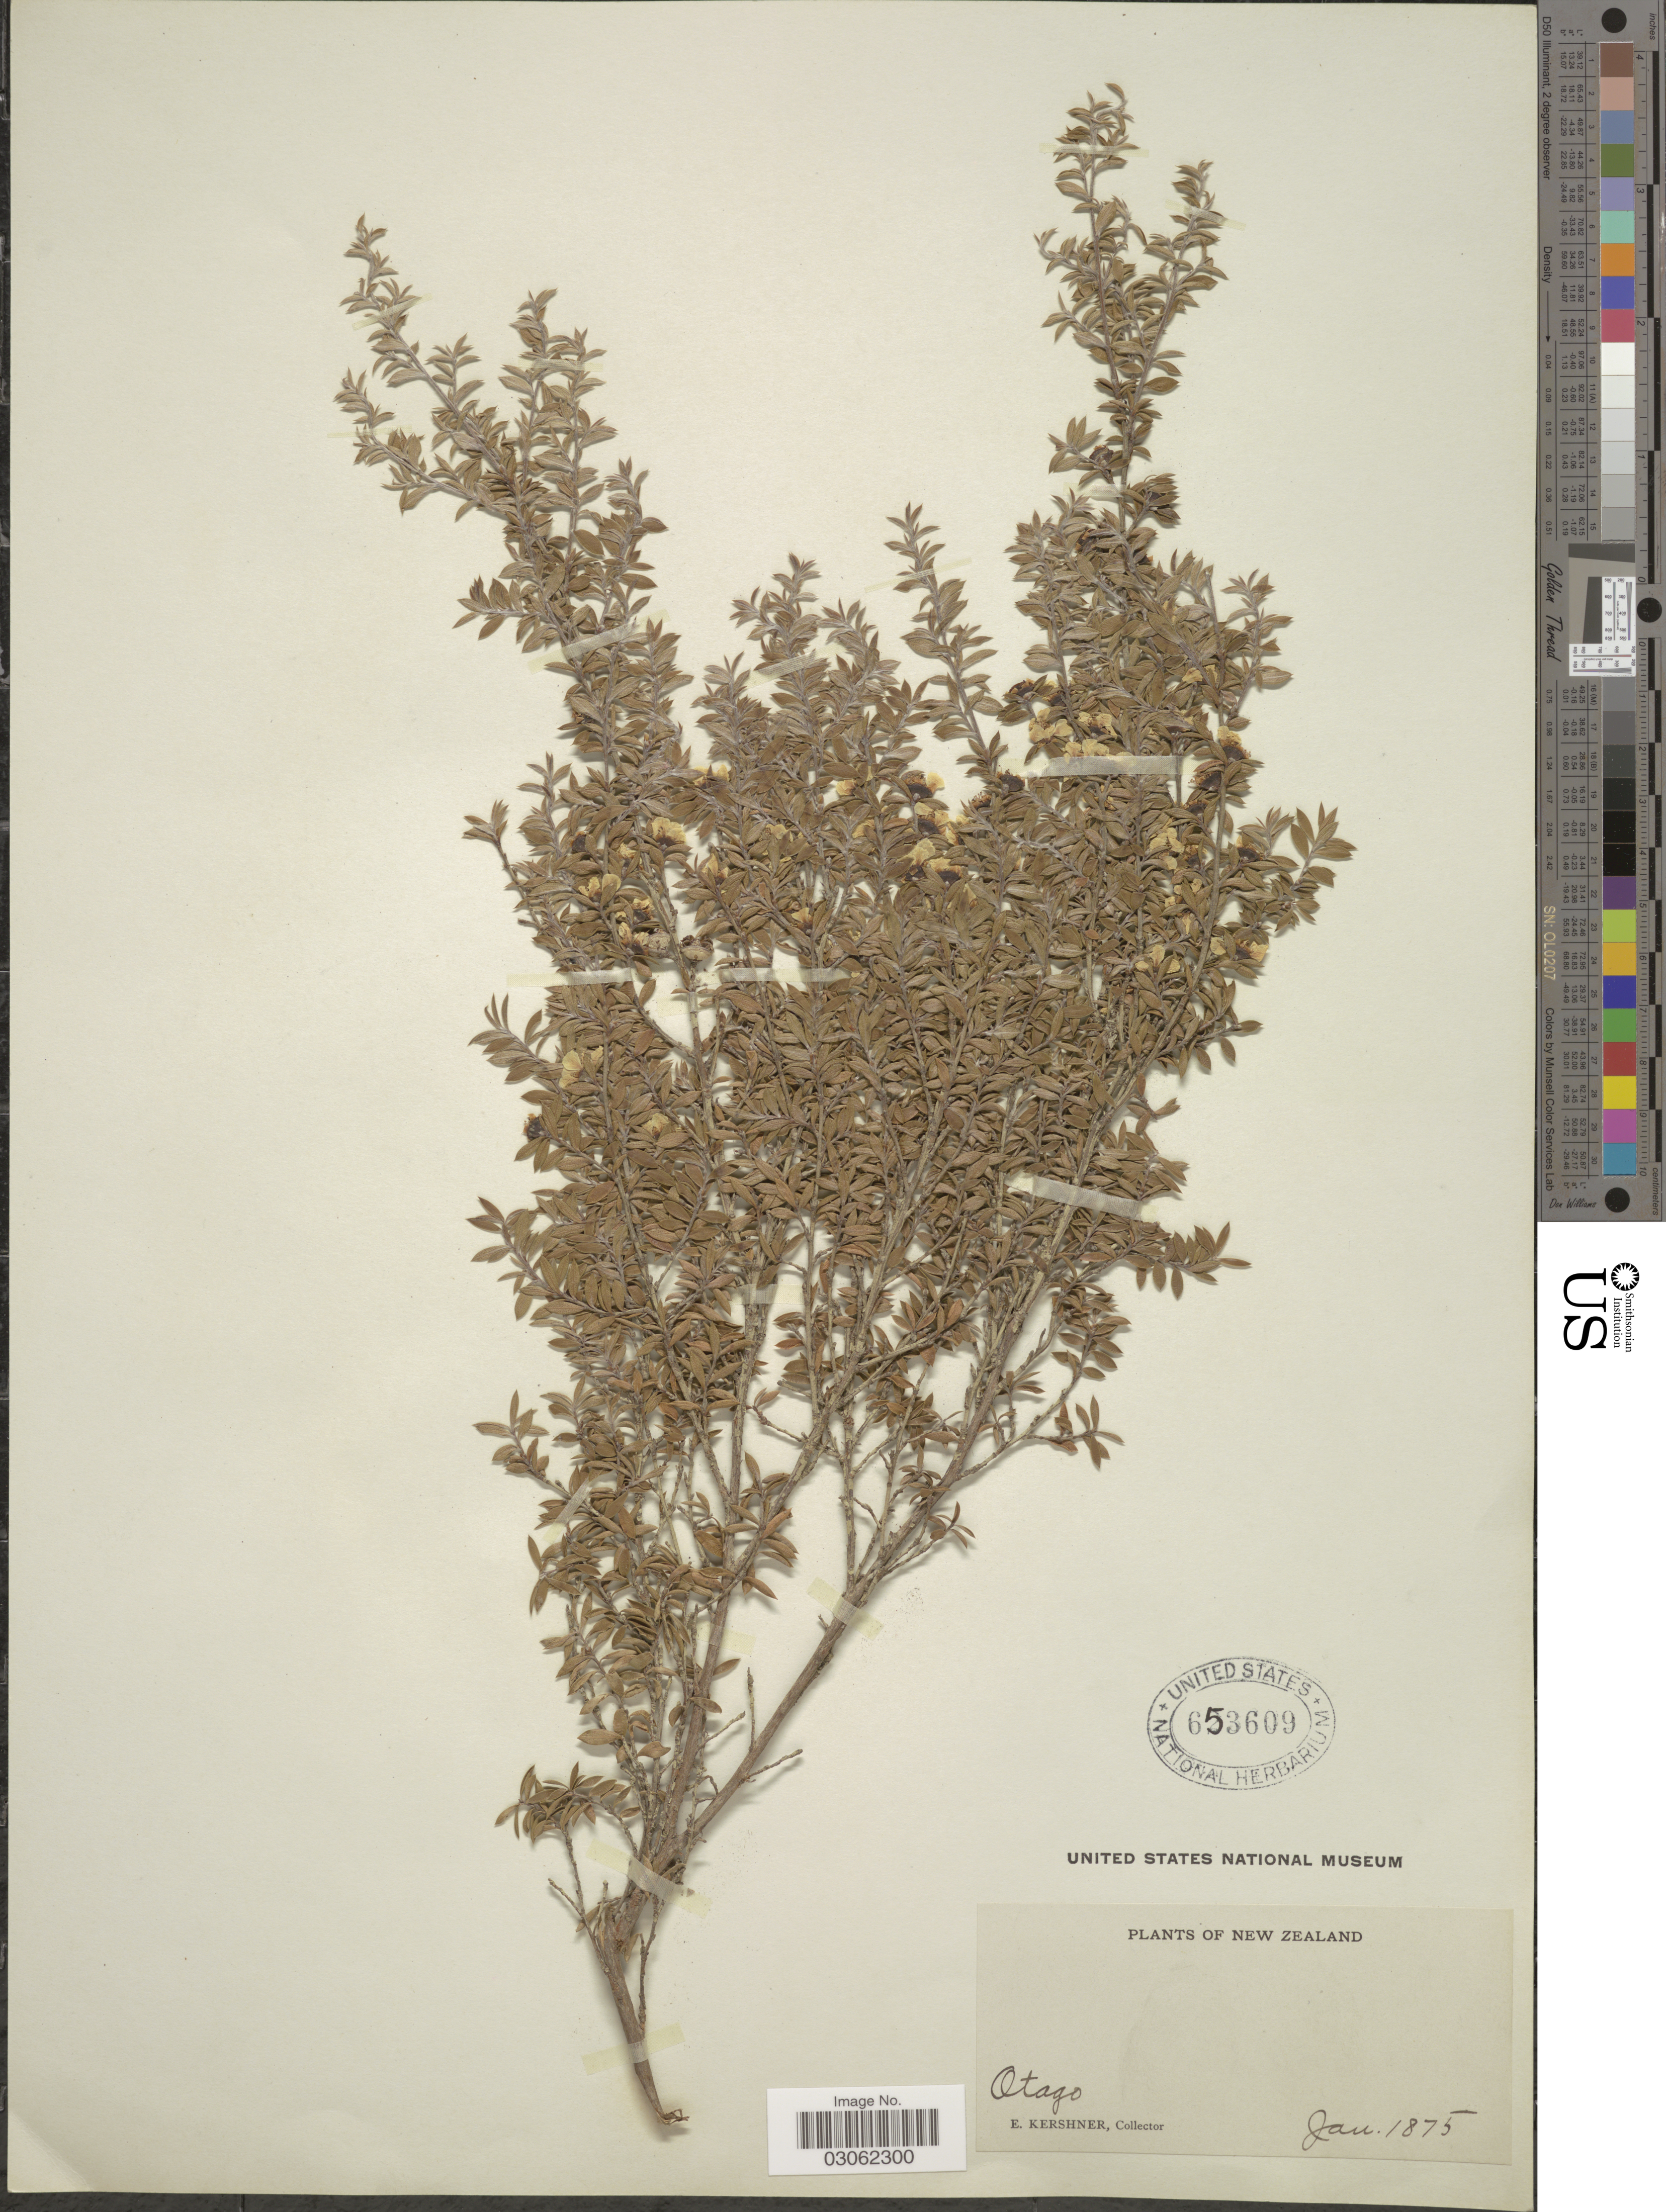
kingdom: Plantae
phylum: Tracheophyta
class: Magnoliopsida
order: Myrtales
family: Myrtaceae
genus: Leptospermum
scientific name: Leptospermum scoparium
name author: J.R. Forst. & G. Forst.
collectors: E. Kershner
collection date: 1875-01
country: New Zealand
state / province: Otago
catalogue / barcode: US 653609